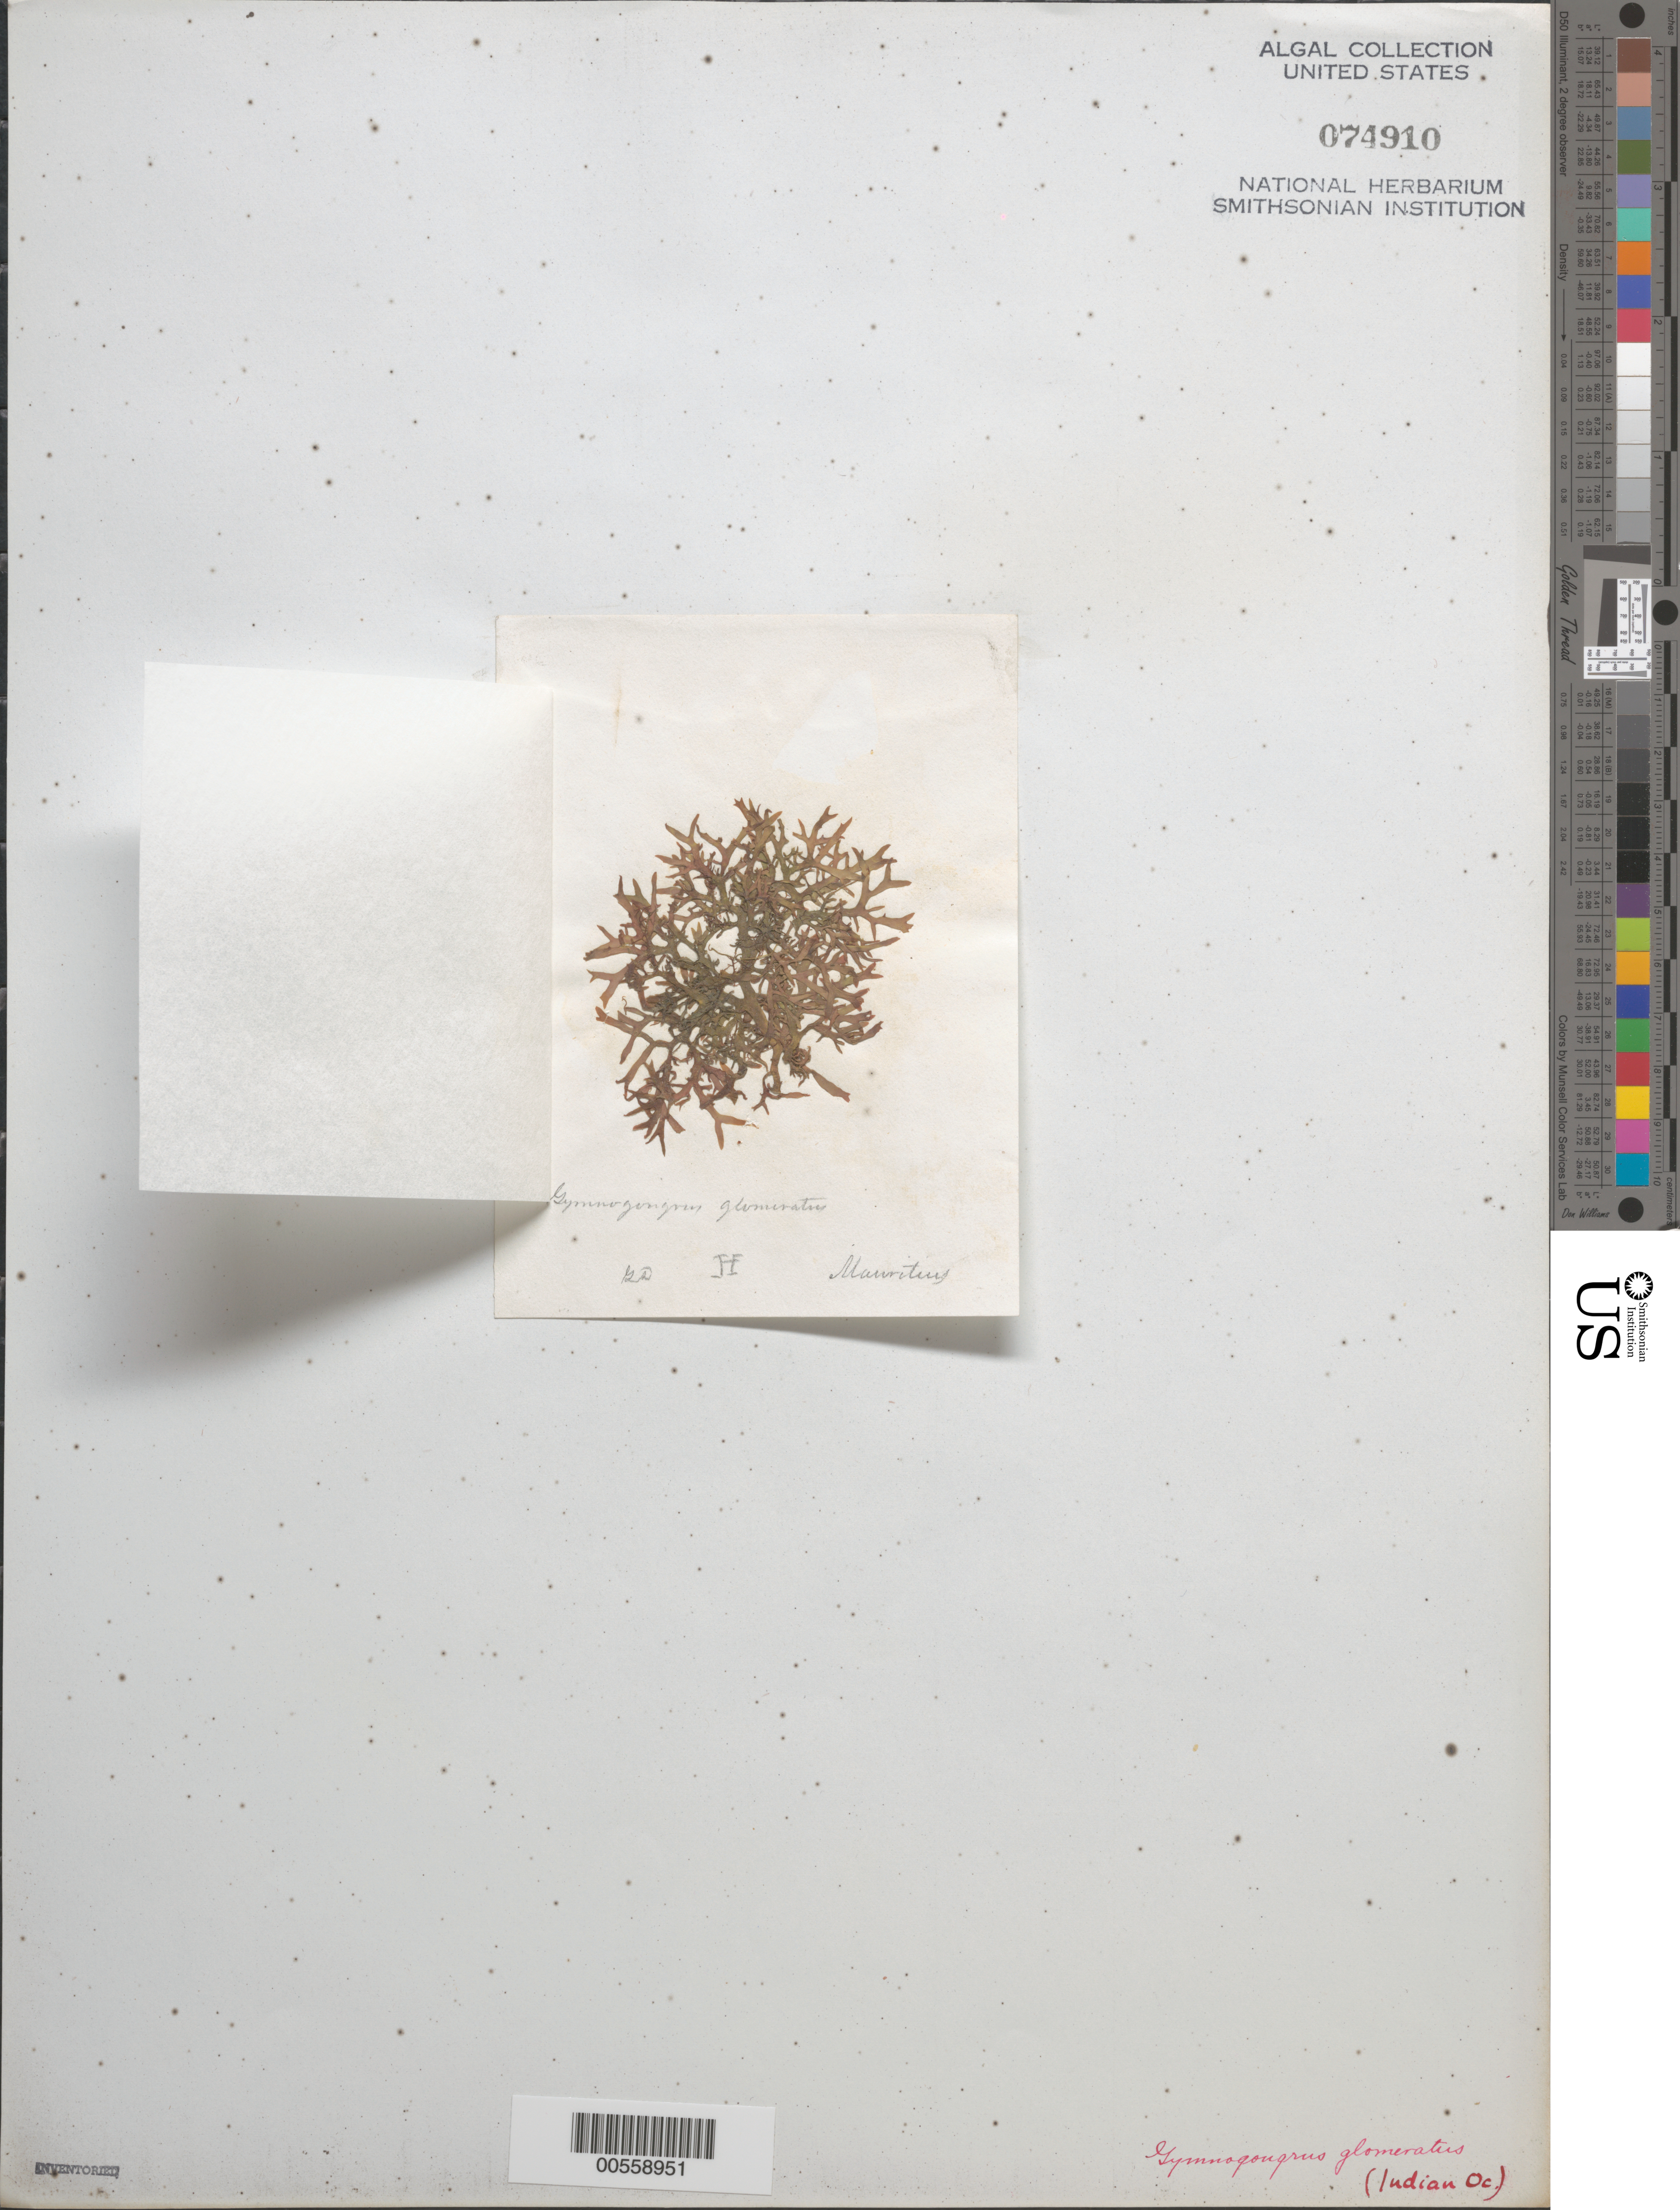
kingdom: Plantae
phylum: Rhodophyta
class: Florideophyceae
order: Gigartinales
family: Phyllophoraceae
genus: Ahnfeltiopsis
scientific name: Ahnfeltiopsis glomerata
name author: (J. Agardh) P.C. Silva & DeCew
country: Mauritius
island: Mauritius Island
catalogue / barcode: US 74910